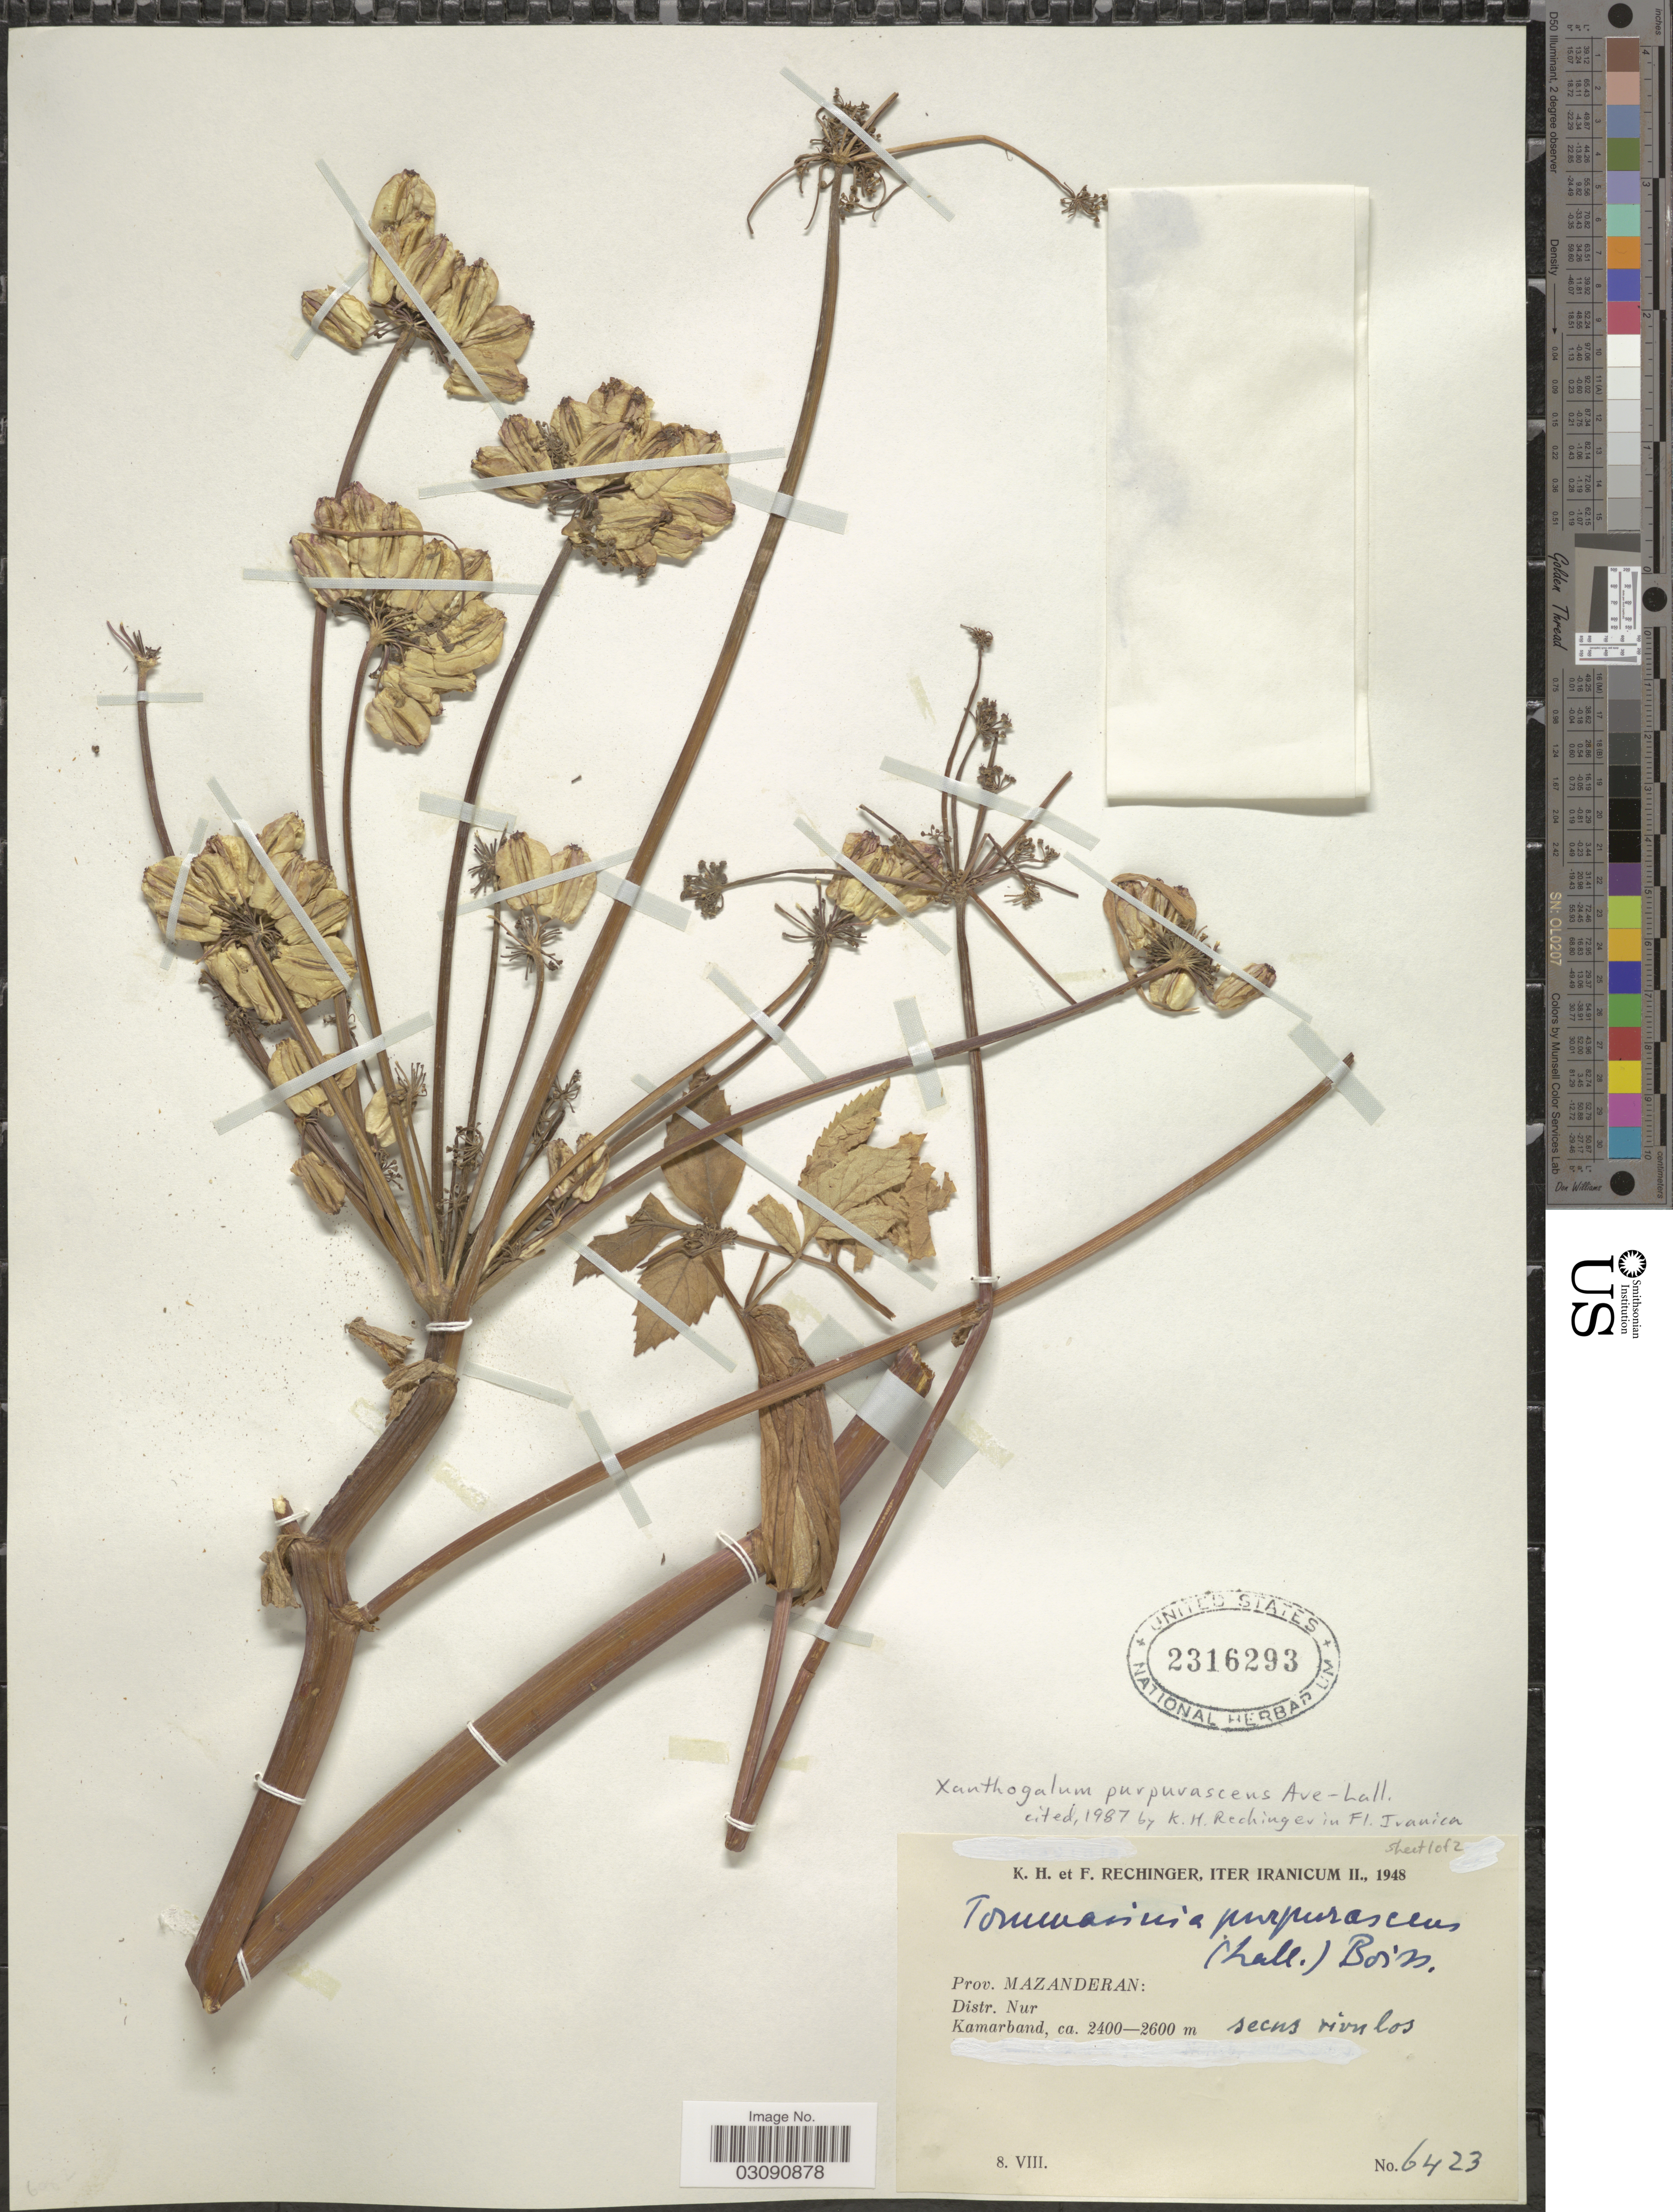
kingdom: Plantae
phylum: Tracheophyta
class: Magnoliopsida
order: Apiales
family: Apiaceae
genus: Xanthogalum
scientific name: Xanthogalum purpurascens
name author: Avé-Lall.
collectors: K. H. Rechinger & F. Rechinger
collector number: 6423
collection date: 1948-08-08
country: Iran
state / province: Mazandaran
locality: Prov. Mazanderan, Distr. Nur, Kamarband.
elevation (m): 2400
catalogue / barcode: US 2316293